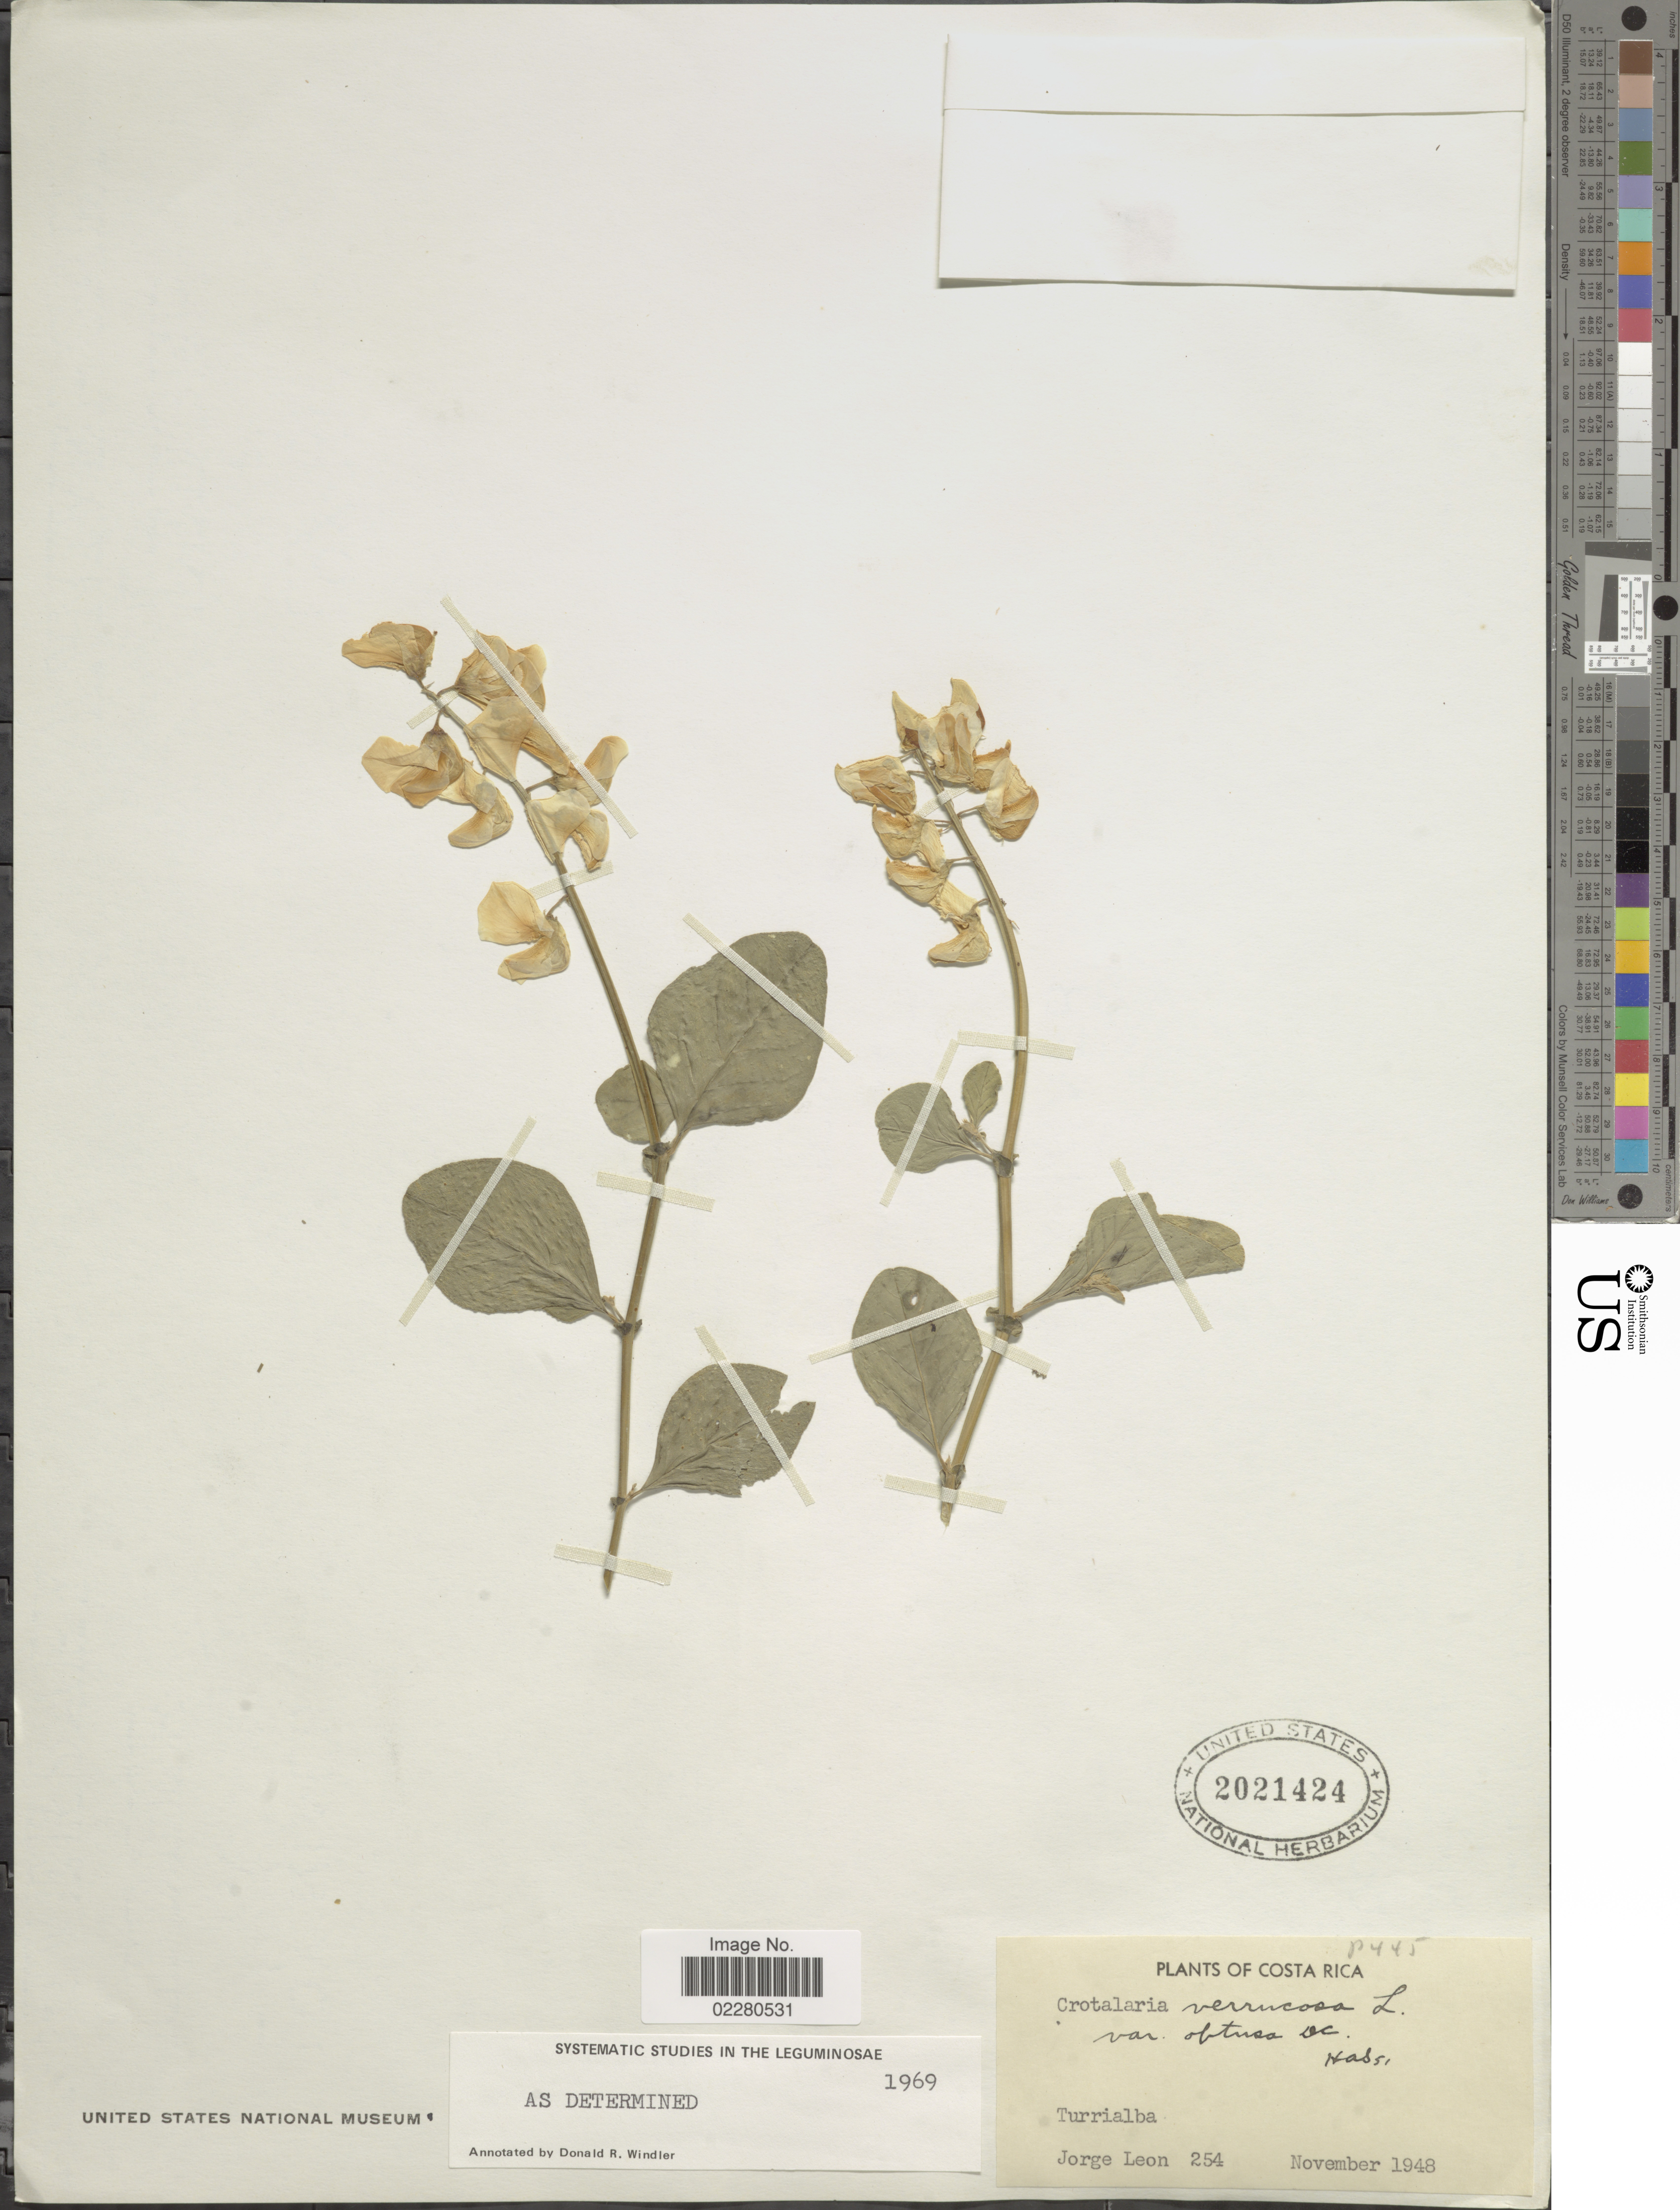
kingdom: Plantae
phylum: Tracheophyta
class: Magnoliopsida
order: Fabales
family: Fabaceae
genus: Crotalaria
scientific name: Crotalaria verrucosa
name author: L.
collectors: J. León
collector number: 254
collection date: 1948-11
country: Costa Rica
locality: Turrialba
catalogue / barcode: US 2021424